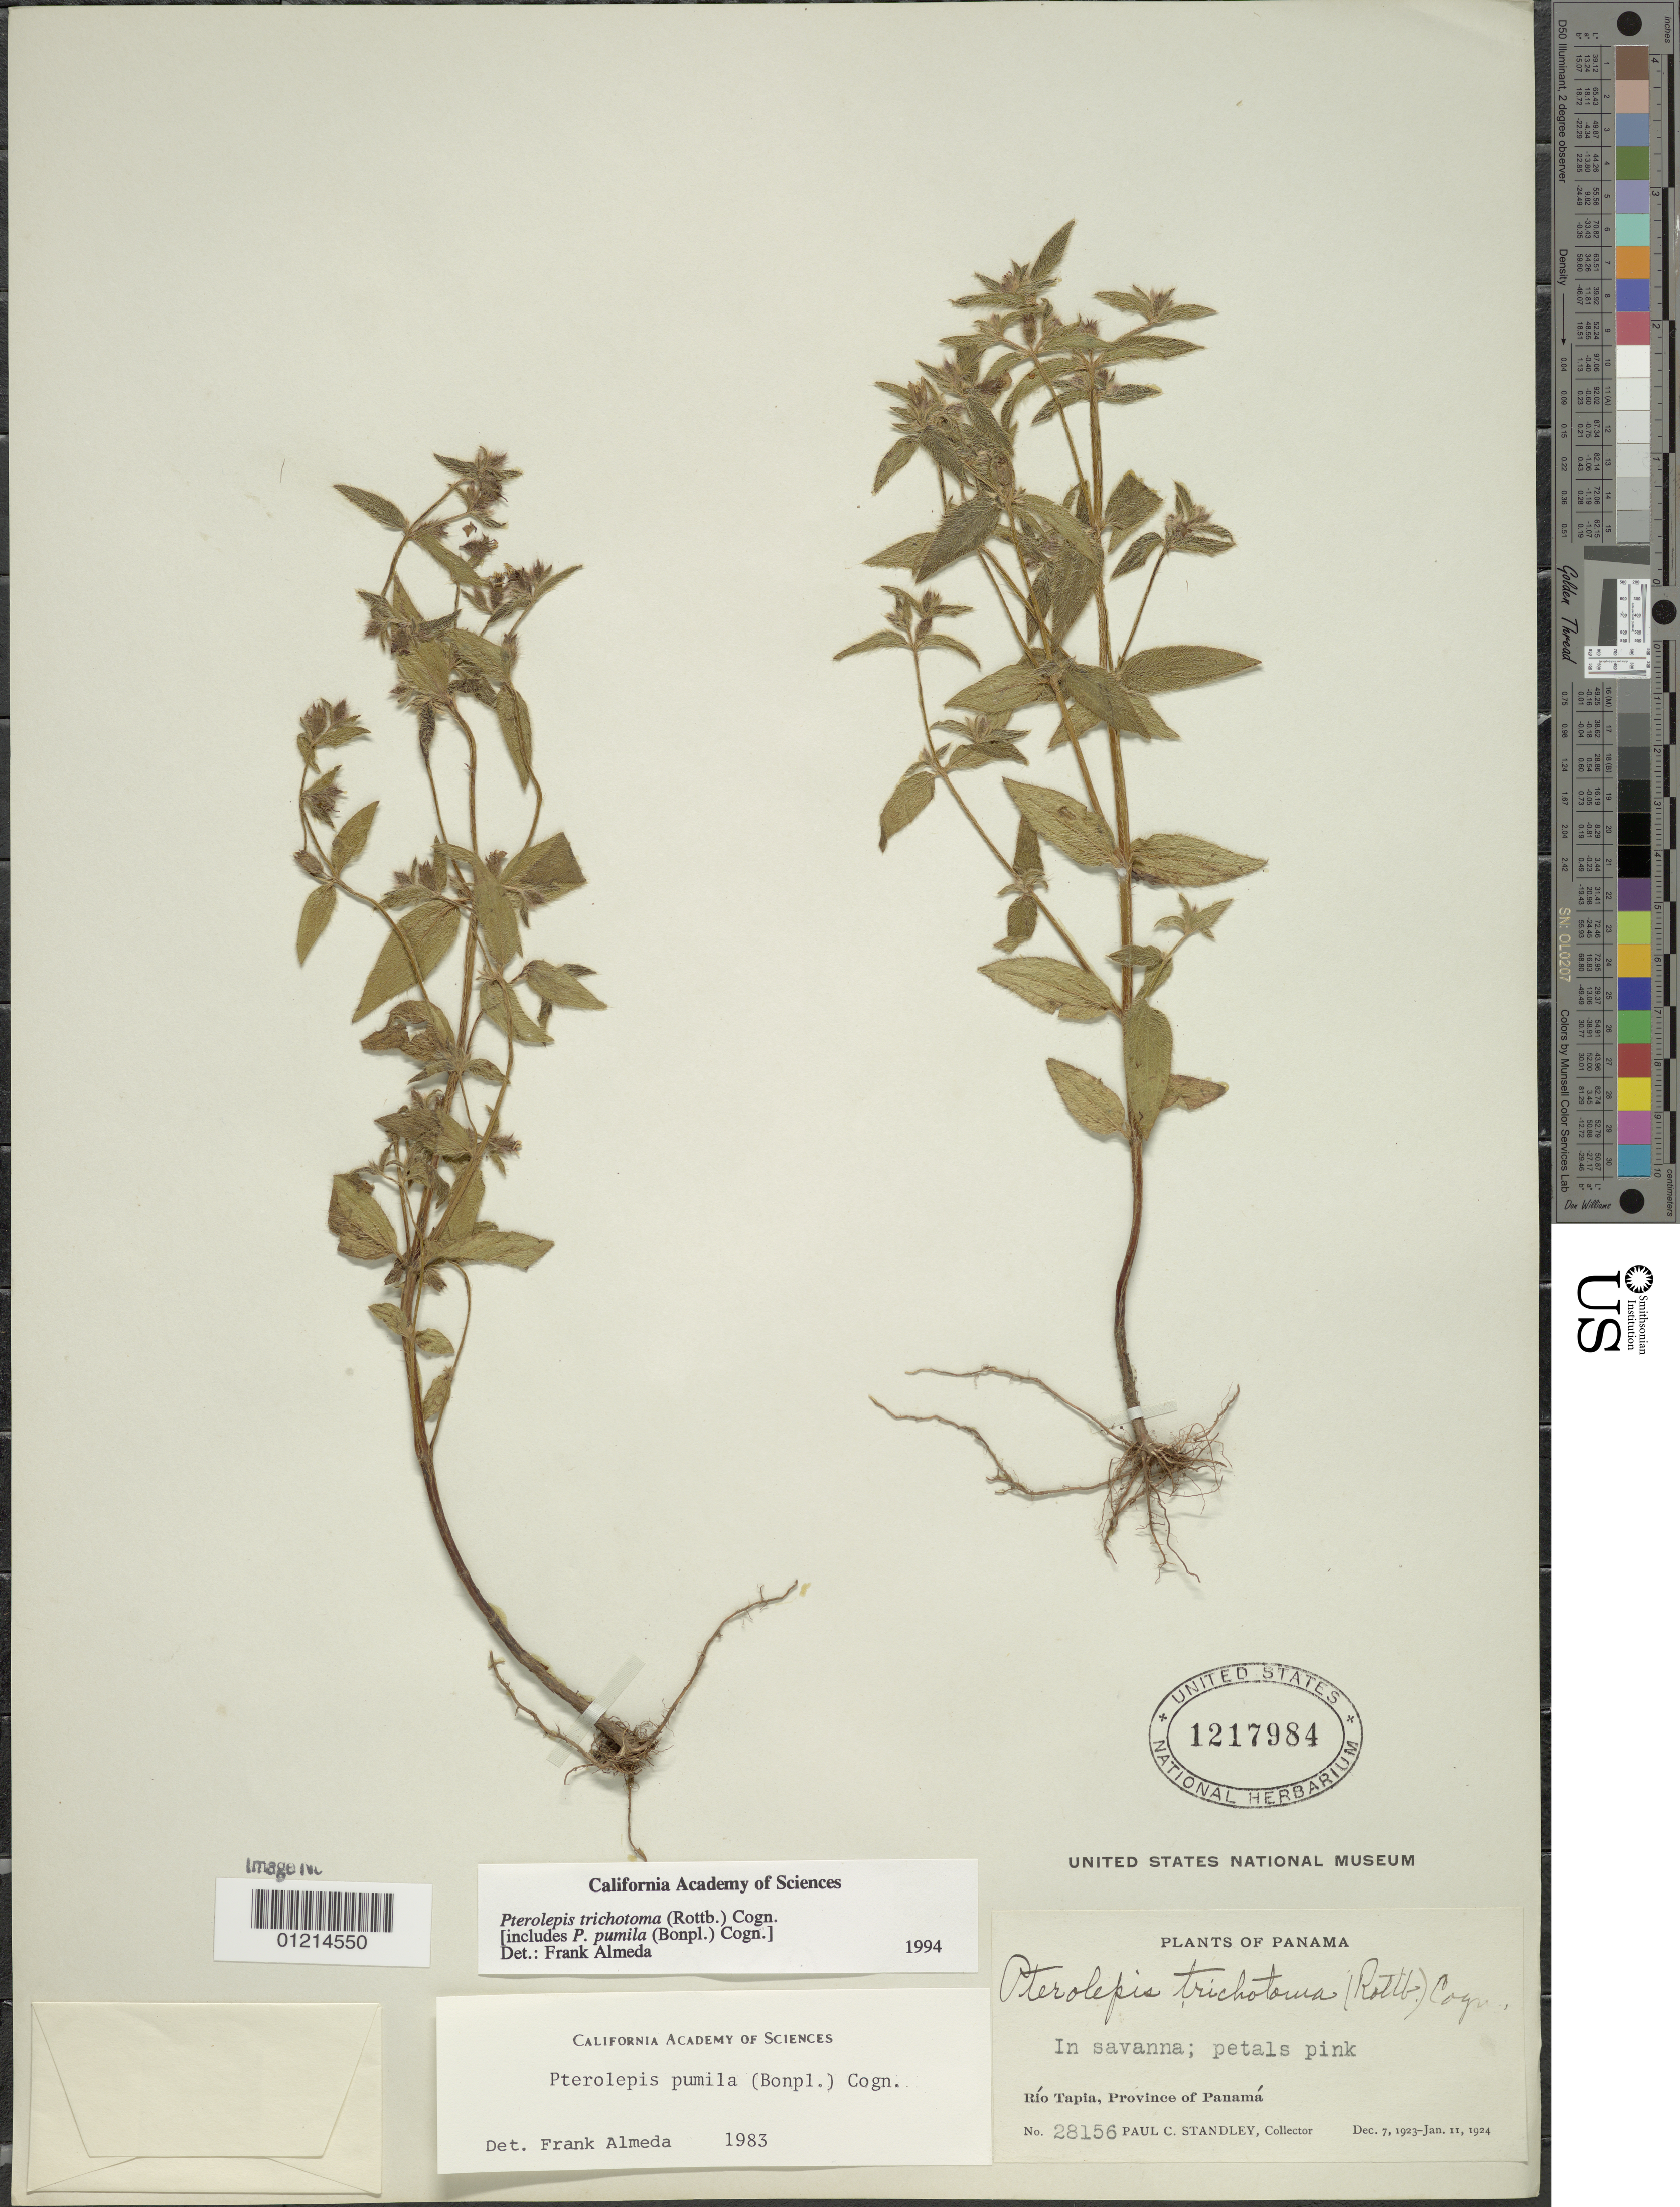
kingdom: Plantae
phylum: Tracheophyta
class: Magnoliopsida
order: Myrtales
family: Melastomataceae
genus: Pterolepis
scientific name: Pterolepis trichotoma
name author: (Rottb.) Cogn.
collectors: P. C. Standley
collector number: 28156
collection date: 1923-12-07/1924-01-11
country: Panama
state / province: Panamá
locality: Río Tapia.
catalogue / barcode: US 1217984